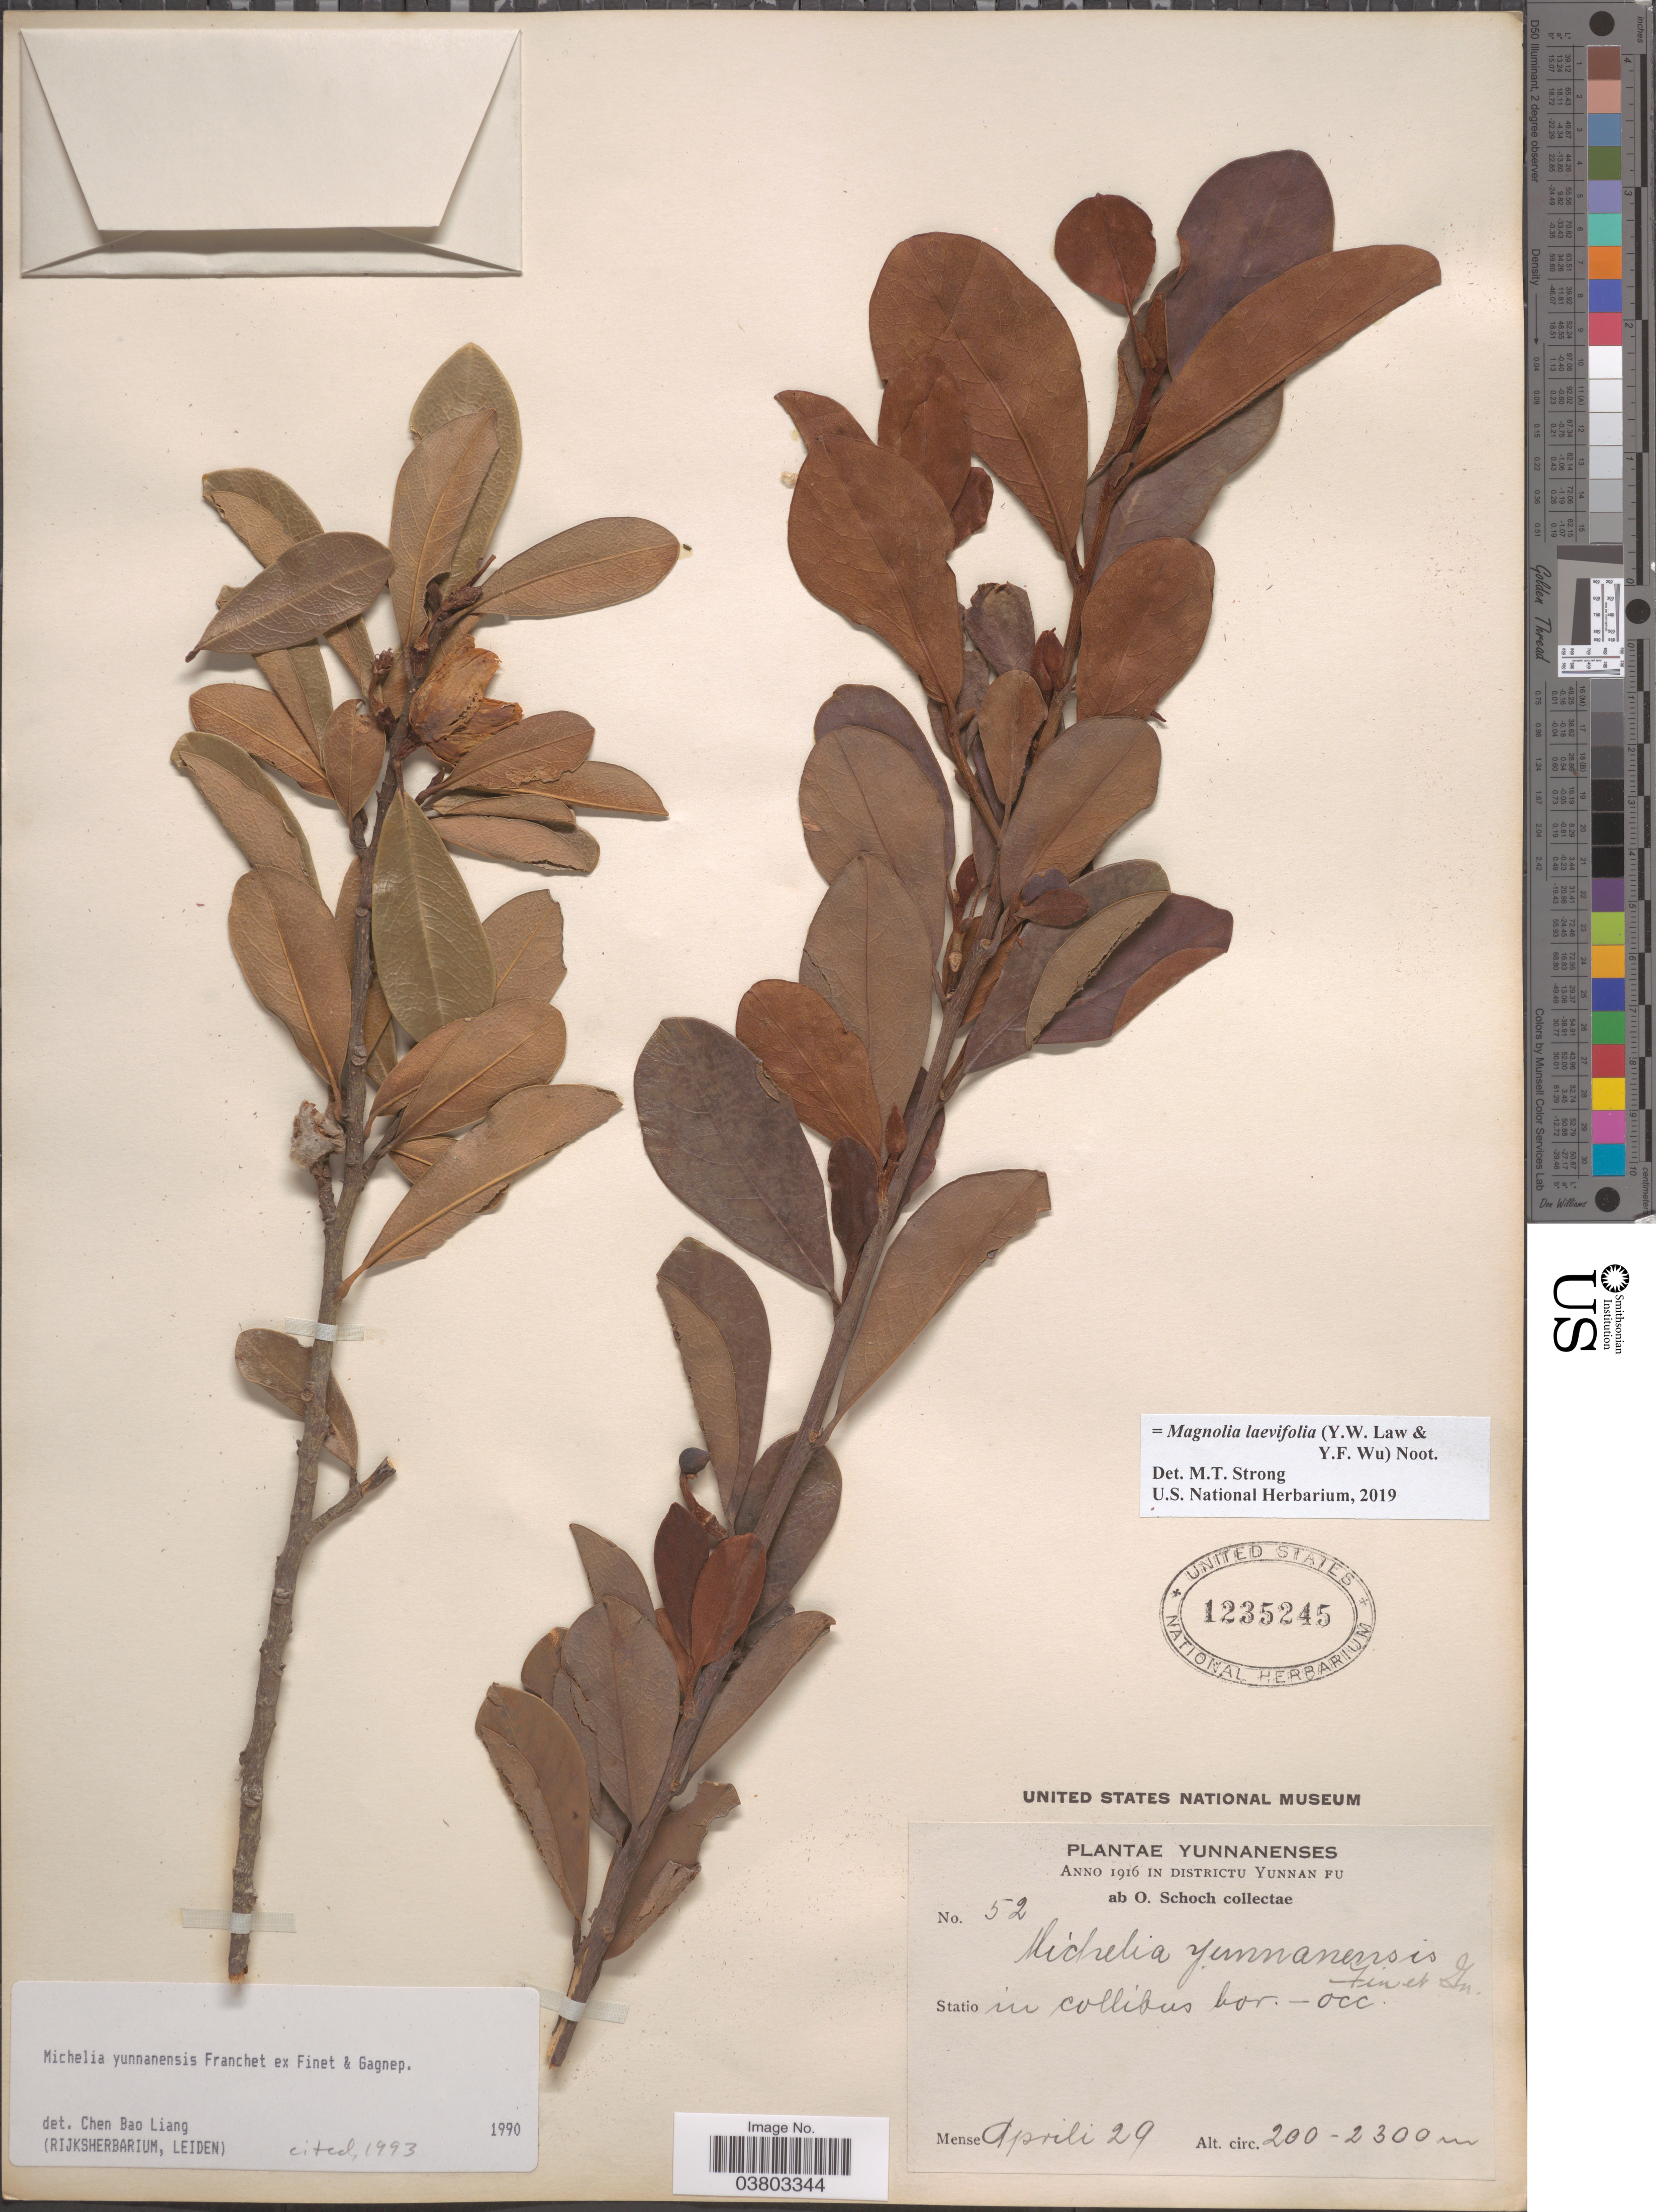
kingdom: Plantae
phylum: Tracheophyta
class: Magnoliopsida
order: Magnoliales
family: Magnoliaceae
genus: Magnolia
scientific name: Magnolia laevifolia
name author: (Y.W. Law & Y.F. Wu) Noot.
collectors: O. Schoch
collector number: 52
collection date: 1916-04-29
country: China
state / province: Yunnan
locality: Districtu Yunnan. Statio in collibus bor- occ.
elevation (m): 200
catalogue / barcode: US 1235245